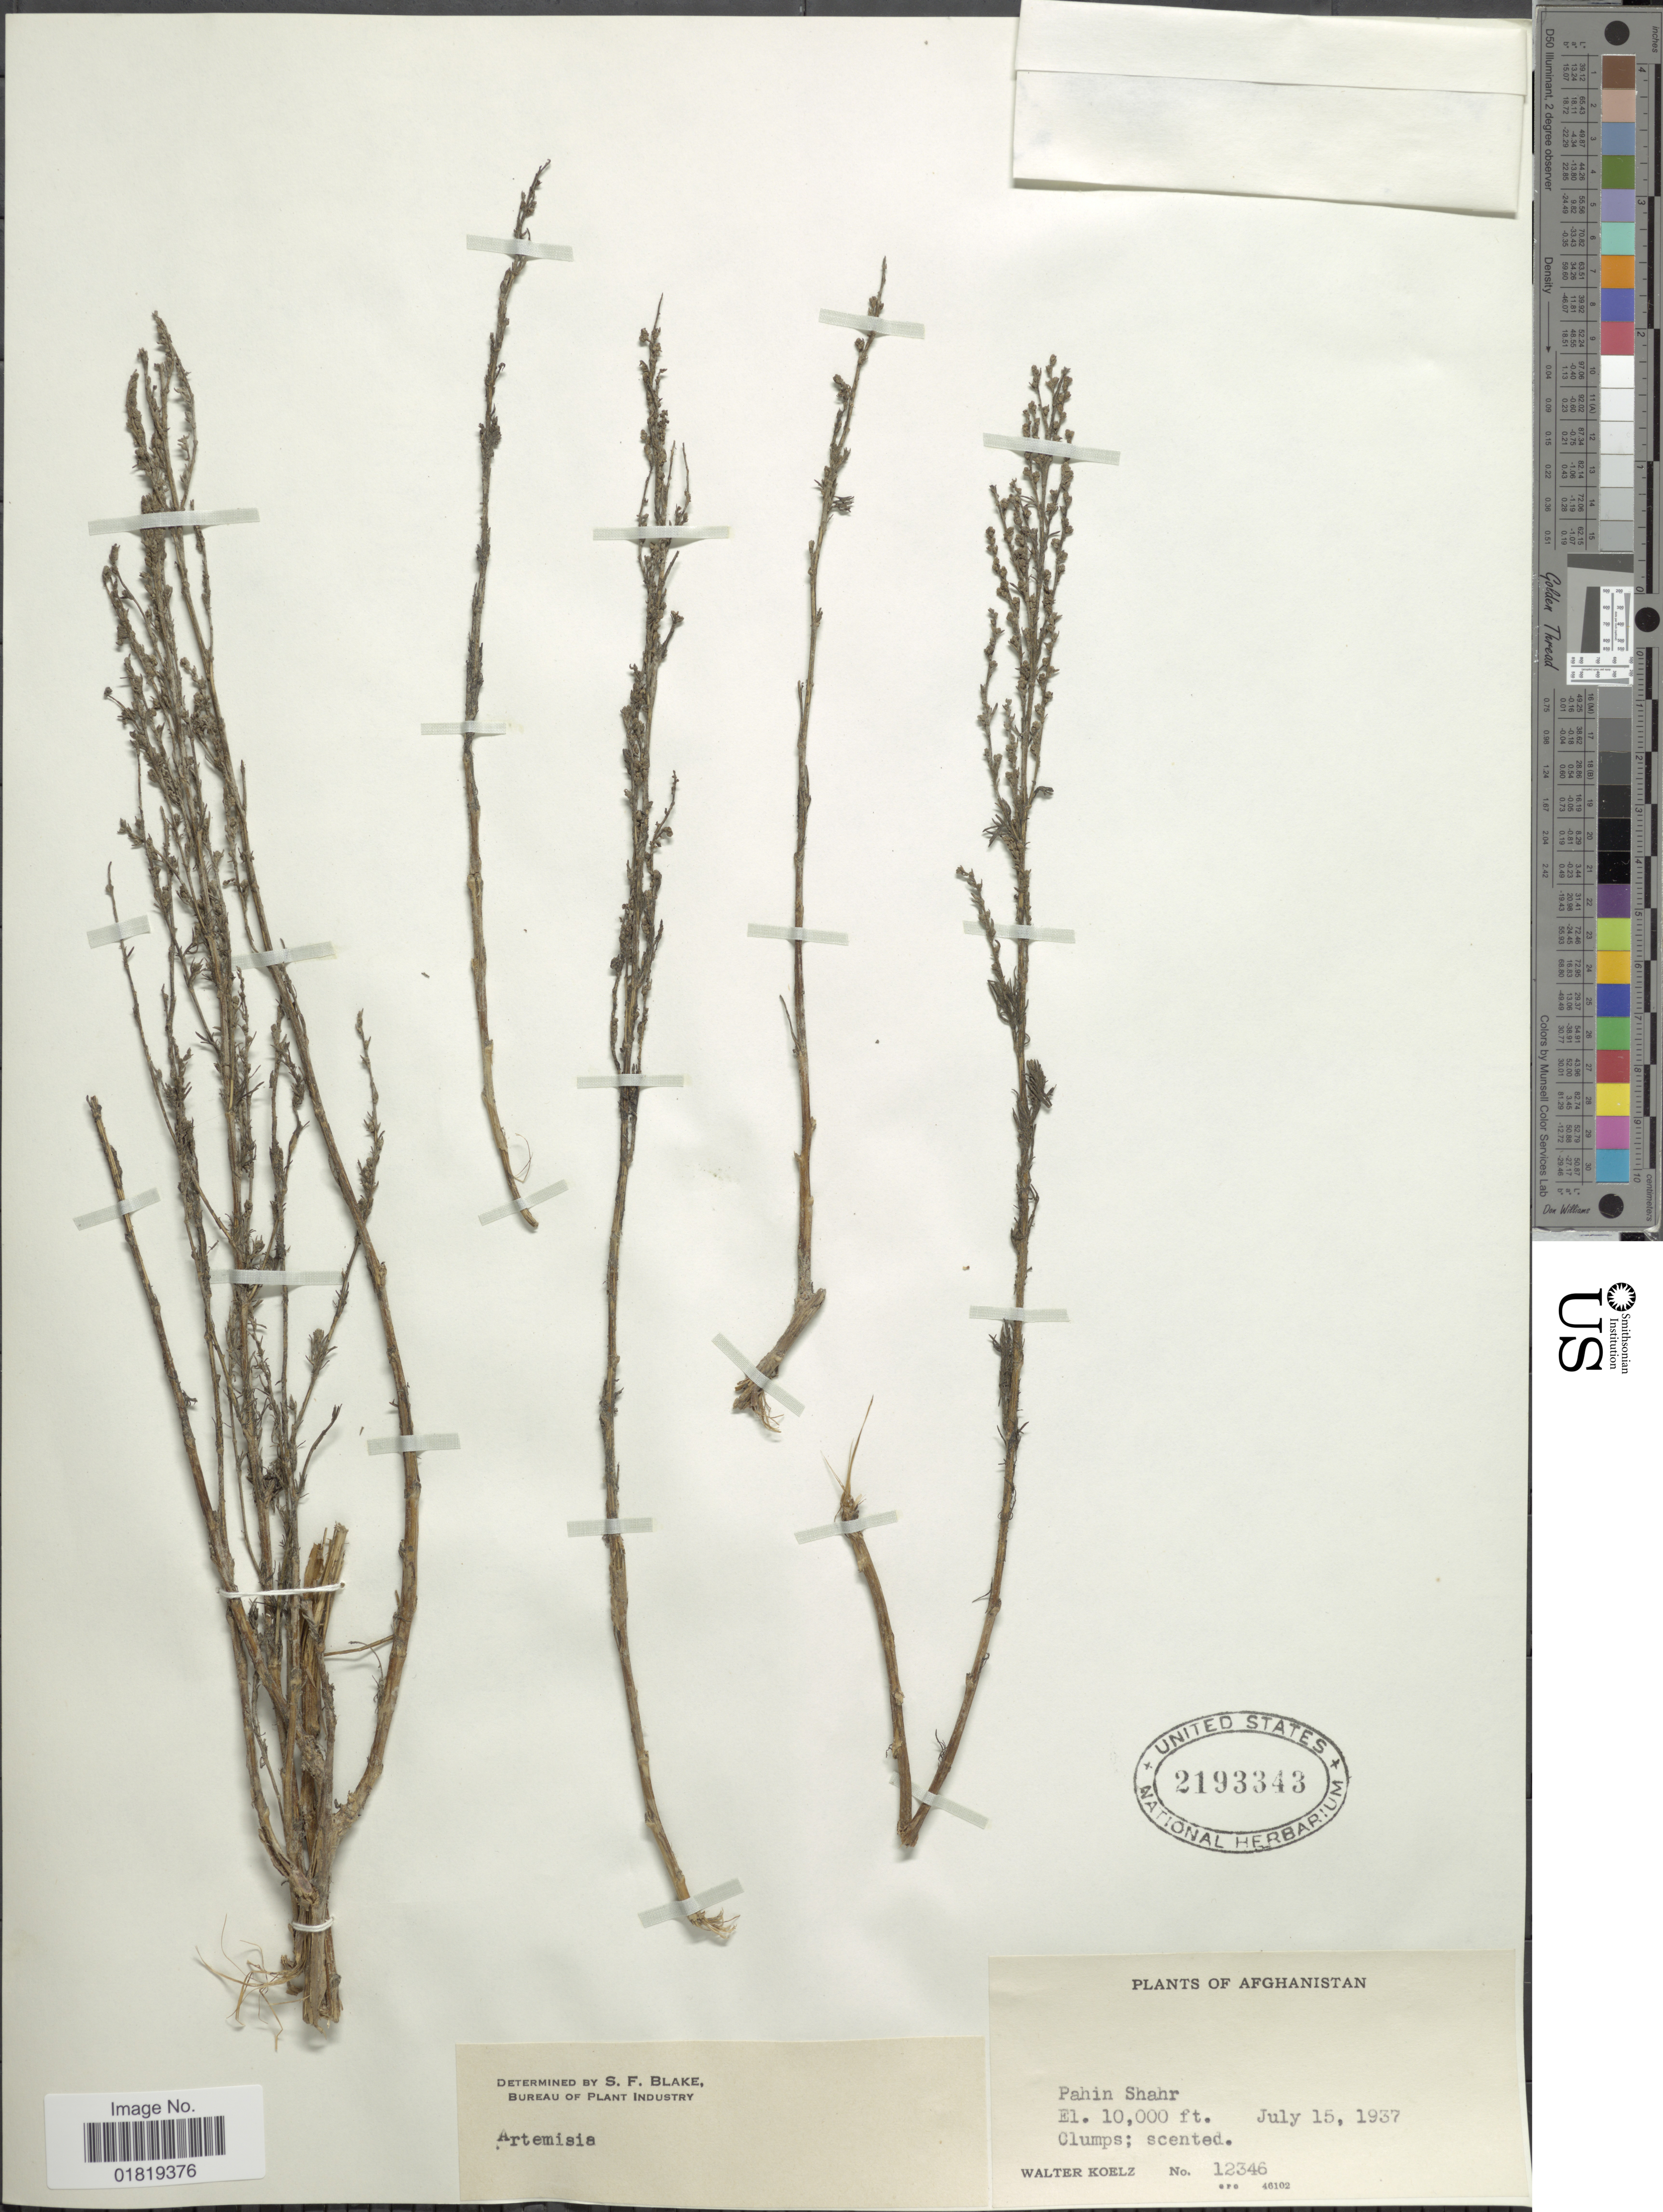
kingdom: Plantae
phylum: Tracheophyta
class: Magnoliopsida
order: Asterales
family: Asteraceae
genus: Artemisia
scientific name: Artemisia sp.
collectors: W. N. Koelz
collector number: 12346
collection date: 1937-07-15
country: Afghanistan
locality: Pahin Shahr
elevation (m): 3048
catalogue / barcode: US 2193343